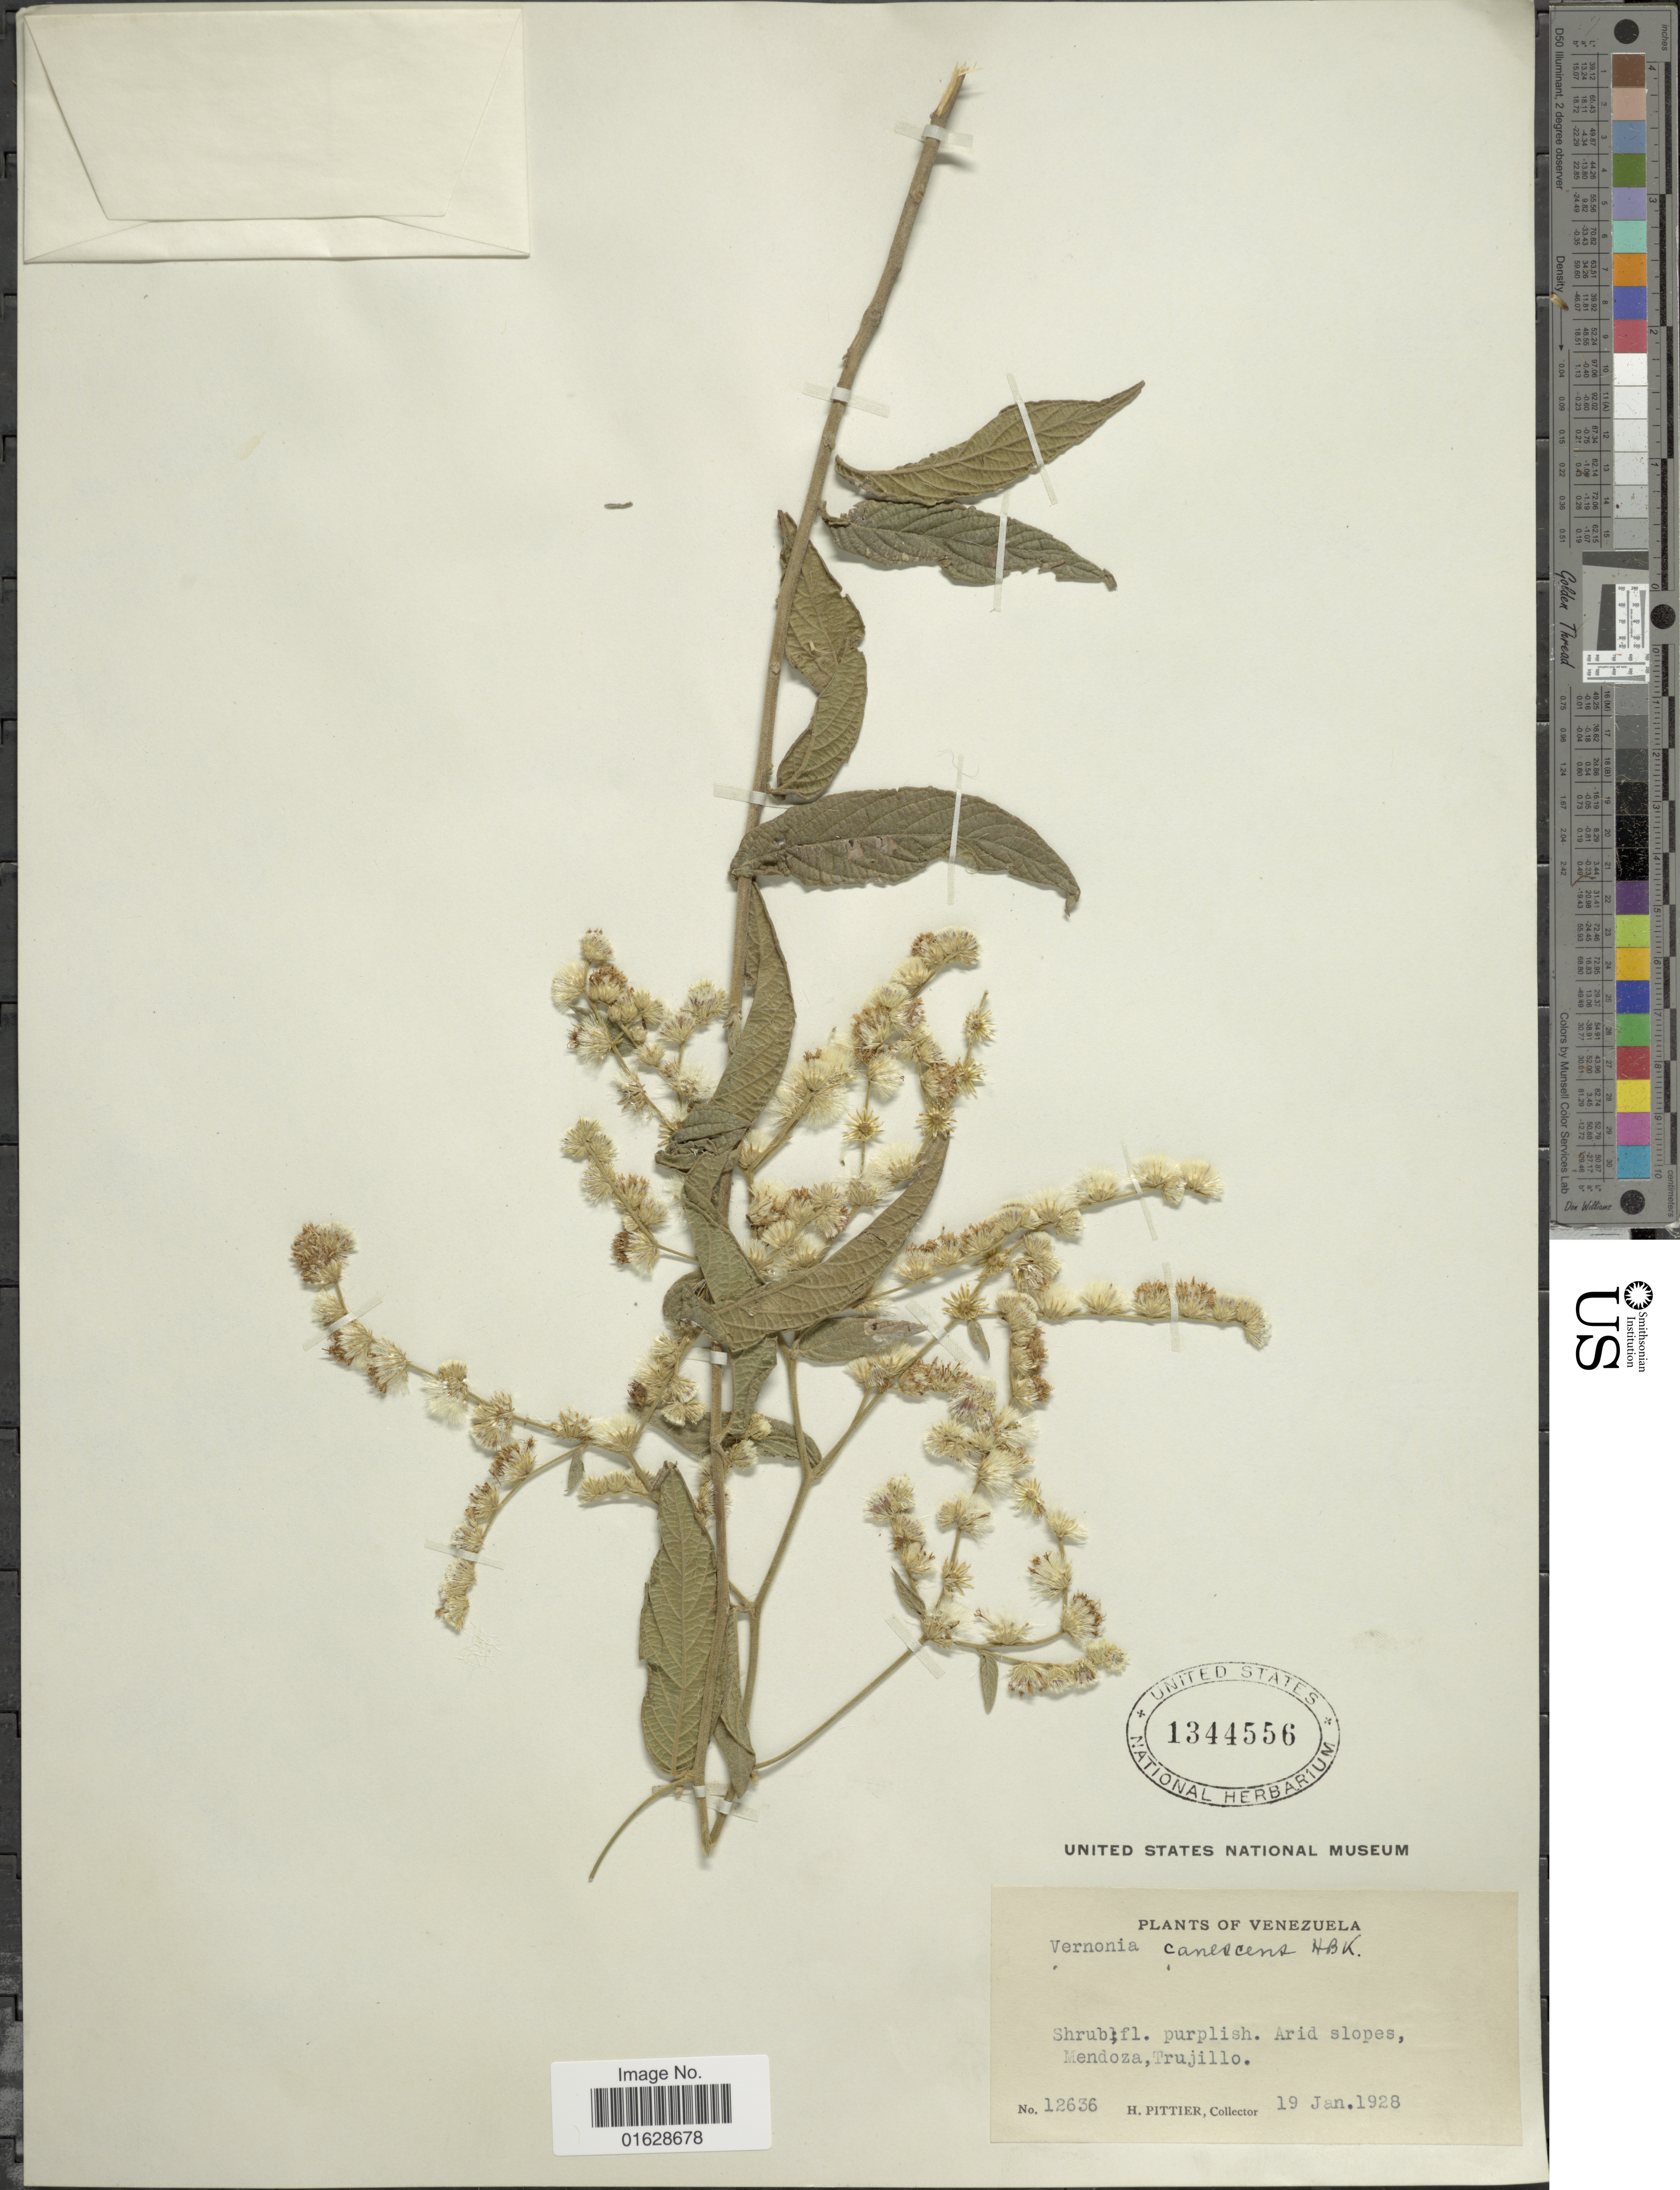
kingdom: Plantae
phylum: Tracheophyta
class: Magnoliopsida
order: Asterales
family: Asteraceae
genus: Lepidaploa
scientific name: Lepidaploa canescens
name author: (Kunth) H. Rob.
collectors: H. F. Pittier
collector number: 12636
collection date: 1928-01-19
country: Venezuela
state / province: Trujillo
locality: Venezuela. Arid slopes, Mendoza, Trujillo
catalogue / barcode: US 1344556